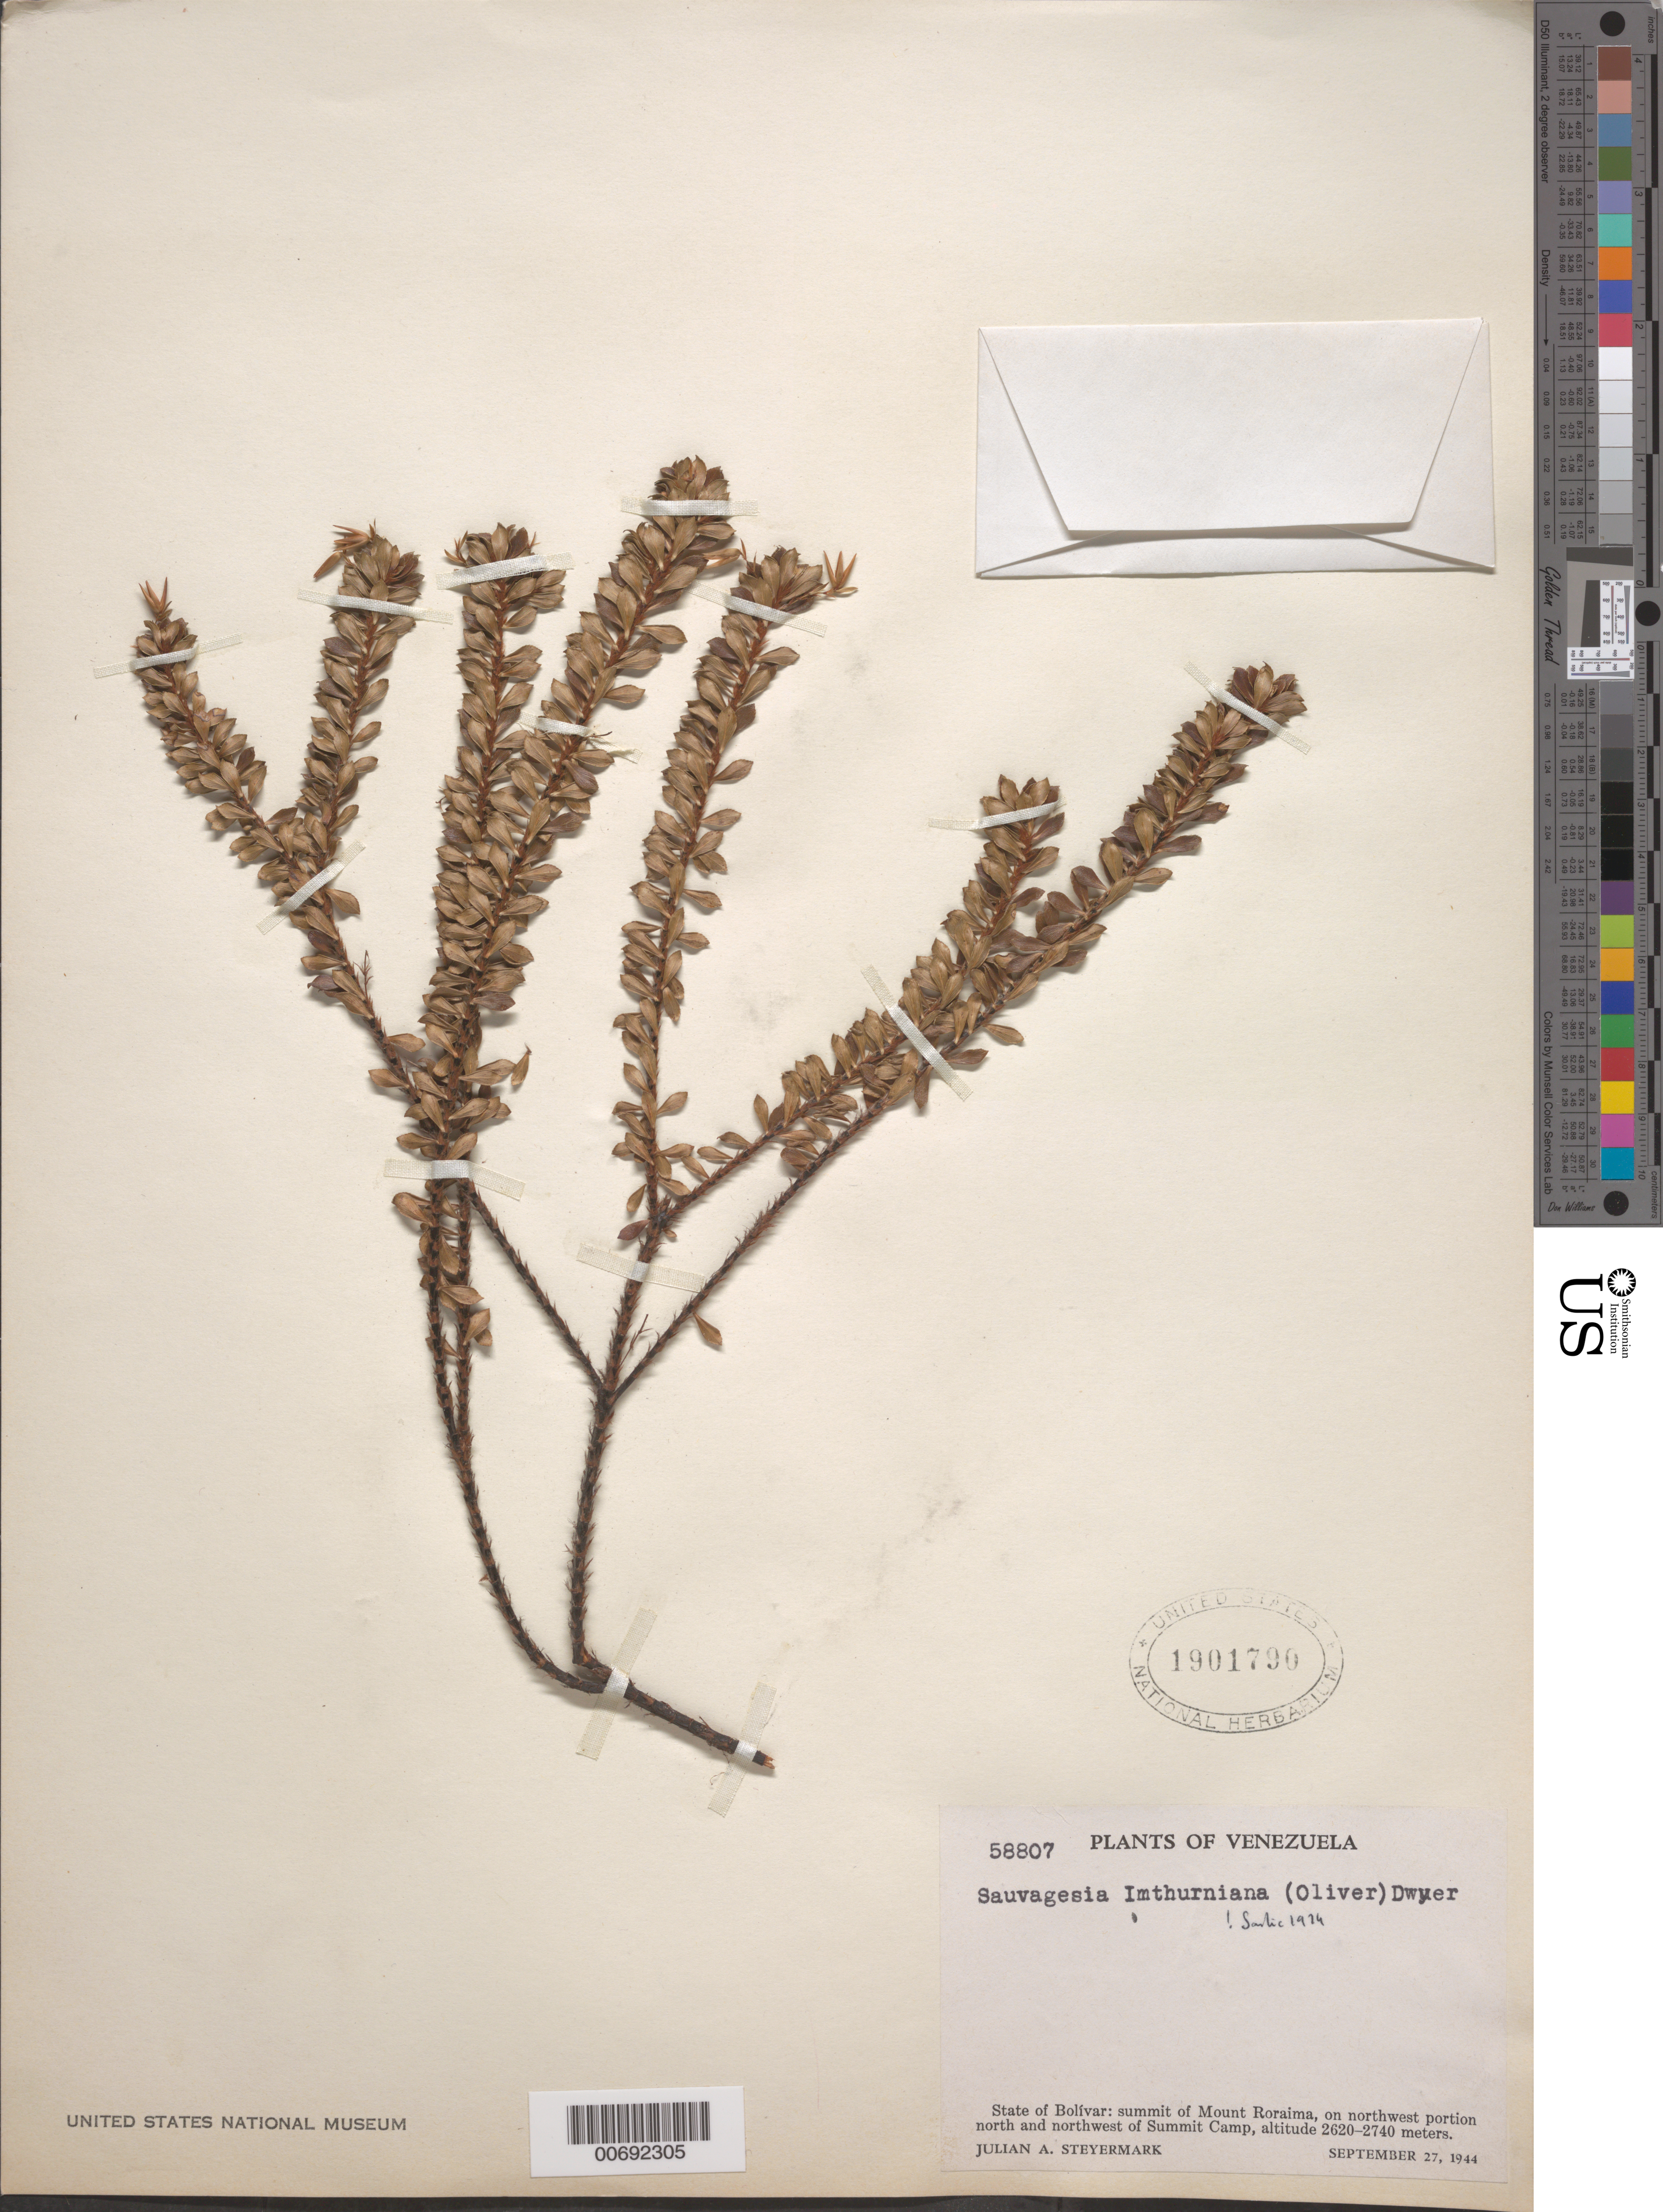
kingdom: Plantae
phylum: Tracheophyta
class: Magnoliopsida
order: Malpighiales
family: Ochnaceae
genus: Sauvagesia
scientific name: Sauvagesia imthurniana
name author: (Oliv.) Dwyer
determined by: Sastre, C. H. L.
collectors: J. Steyermark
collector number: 58807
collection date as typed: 27-Sep-44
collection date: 1944-09-27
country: Venezuela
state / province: Bolívar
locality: Mt. Roraima, just below summit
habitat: Summit, NW portion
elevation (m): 2620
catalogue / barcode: US 1901790